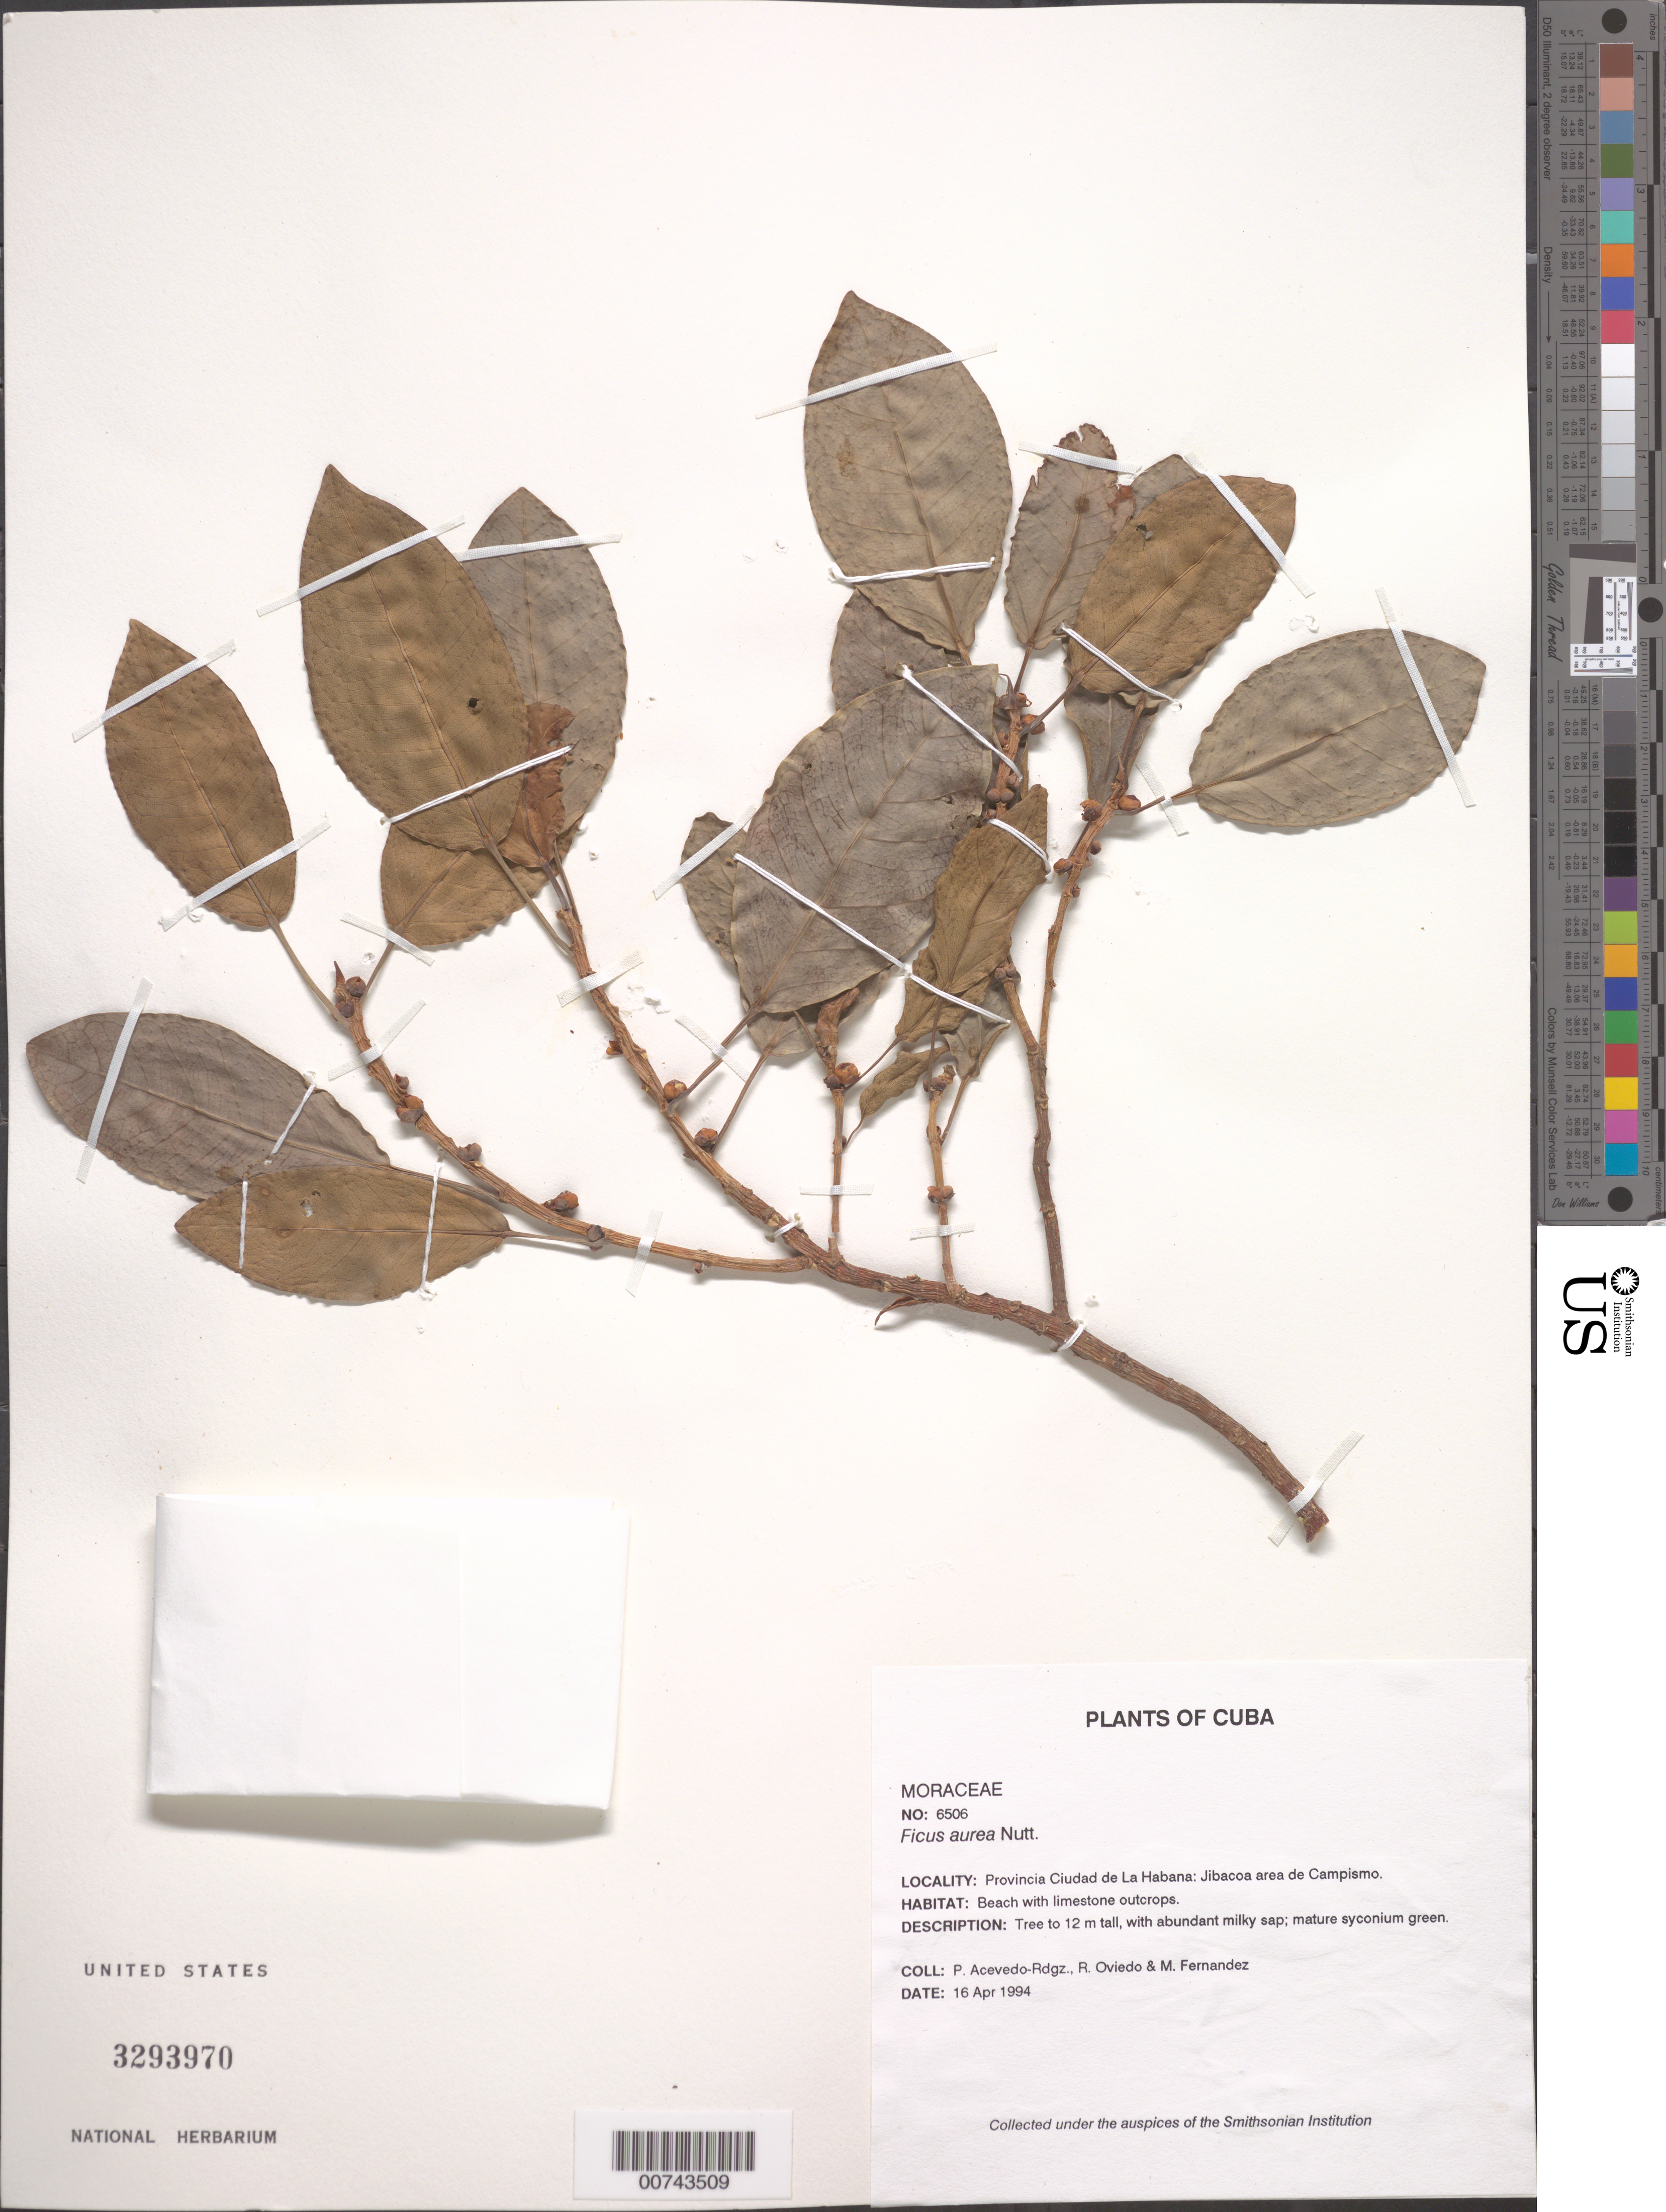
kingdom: Plantae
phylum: Tracheophyta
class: Magnoliopsida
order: Rosales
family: Moraceae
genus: Ficus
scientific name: Ficus aurea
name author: Nutt.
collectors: P. Acevedo-Rodr., R. Oviedo & M. Fernández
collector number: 6506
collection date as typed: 16 Apr 1994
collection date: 1994-04-16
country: Cuba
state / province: Mayabeque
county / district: Municipio Santa Cruz del Norte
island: Cuba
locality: Jibacoa area de Campismo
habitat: Beach with limestone outcrops.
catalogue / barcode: US 3293970